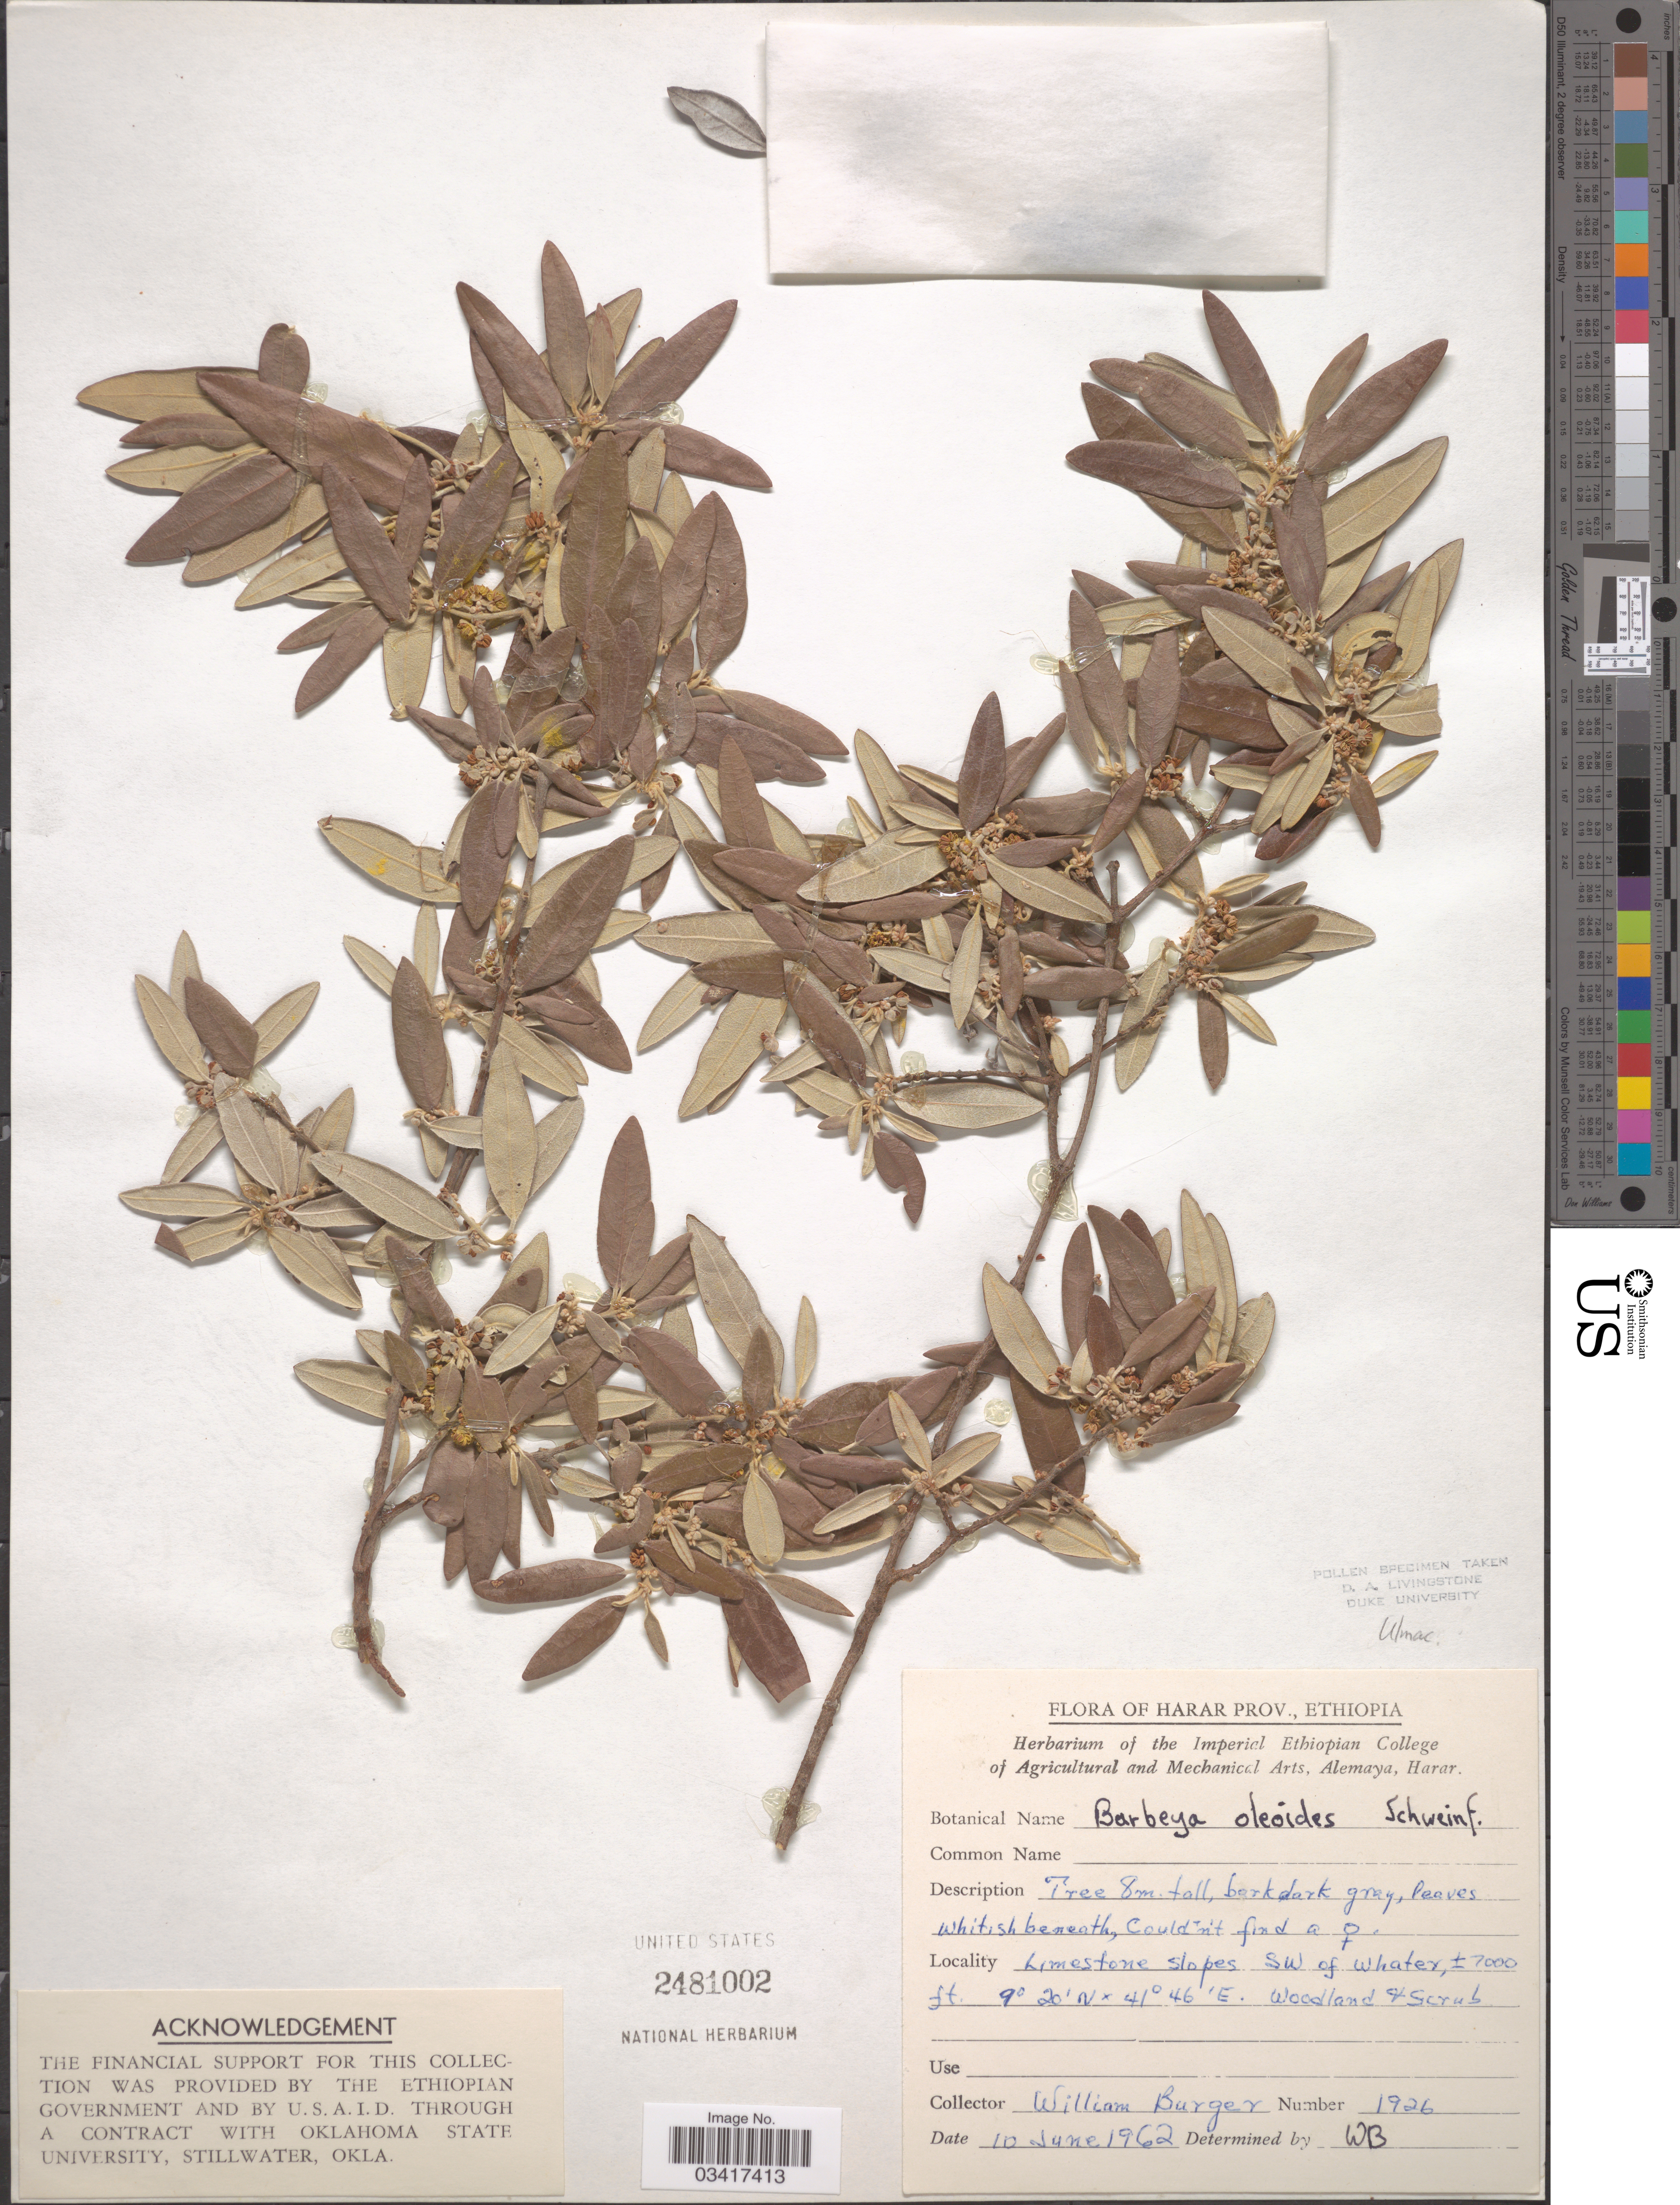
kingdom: Plantae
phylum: Tracheophyta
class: Magnoliopsida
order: Rosales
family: Barbeyaceae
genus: Barbeya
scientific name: Barbeya oleoides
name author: Schweinf.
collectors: W. Burger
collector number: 1926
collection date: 1962-06-10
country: Ethiopia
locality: Harar Prov., Limestone slopes. SW of Whater.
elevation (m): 2134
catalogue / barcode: US 2481002